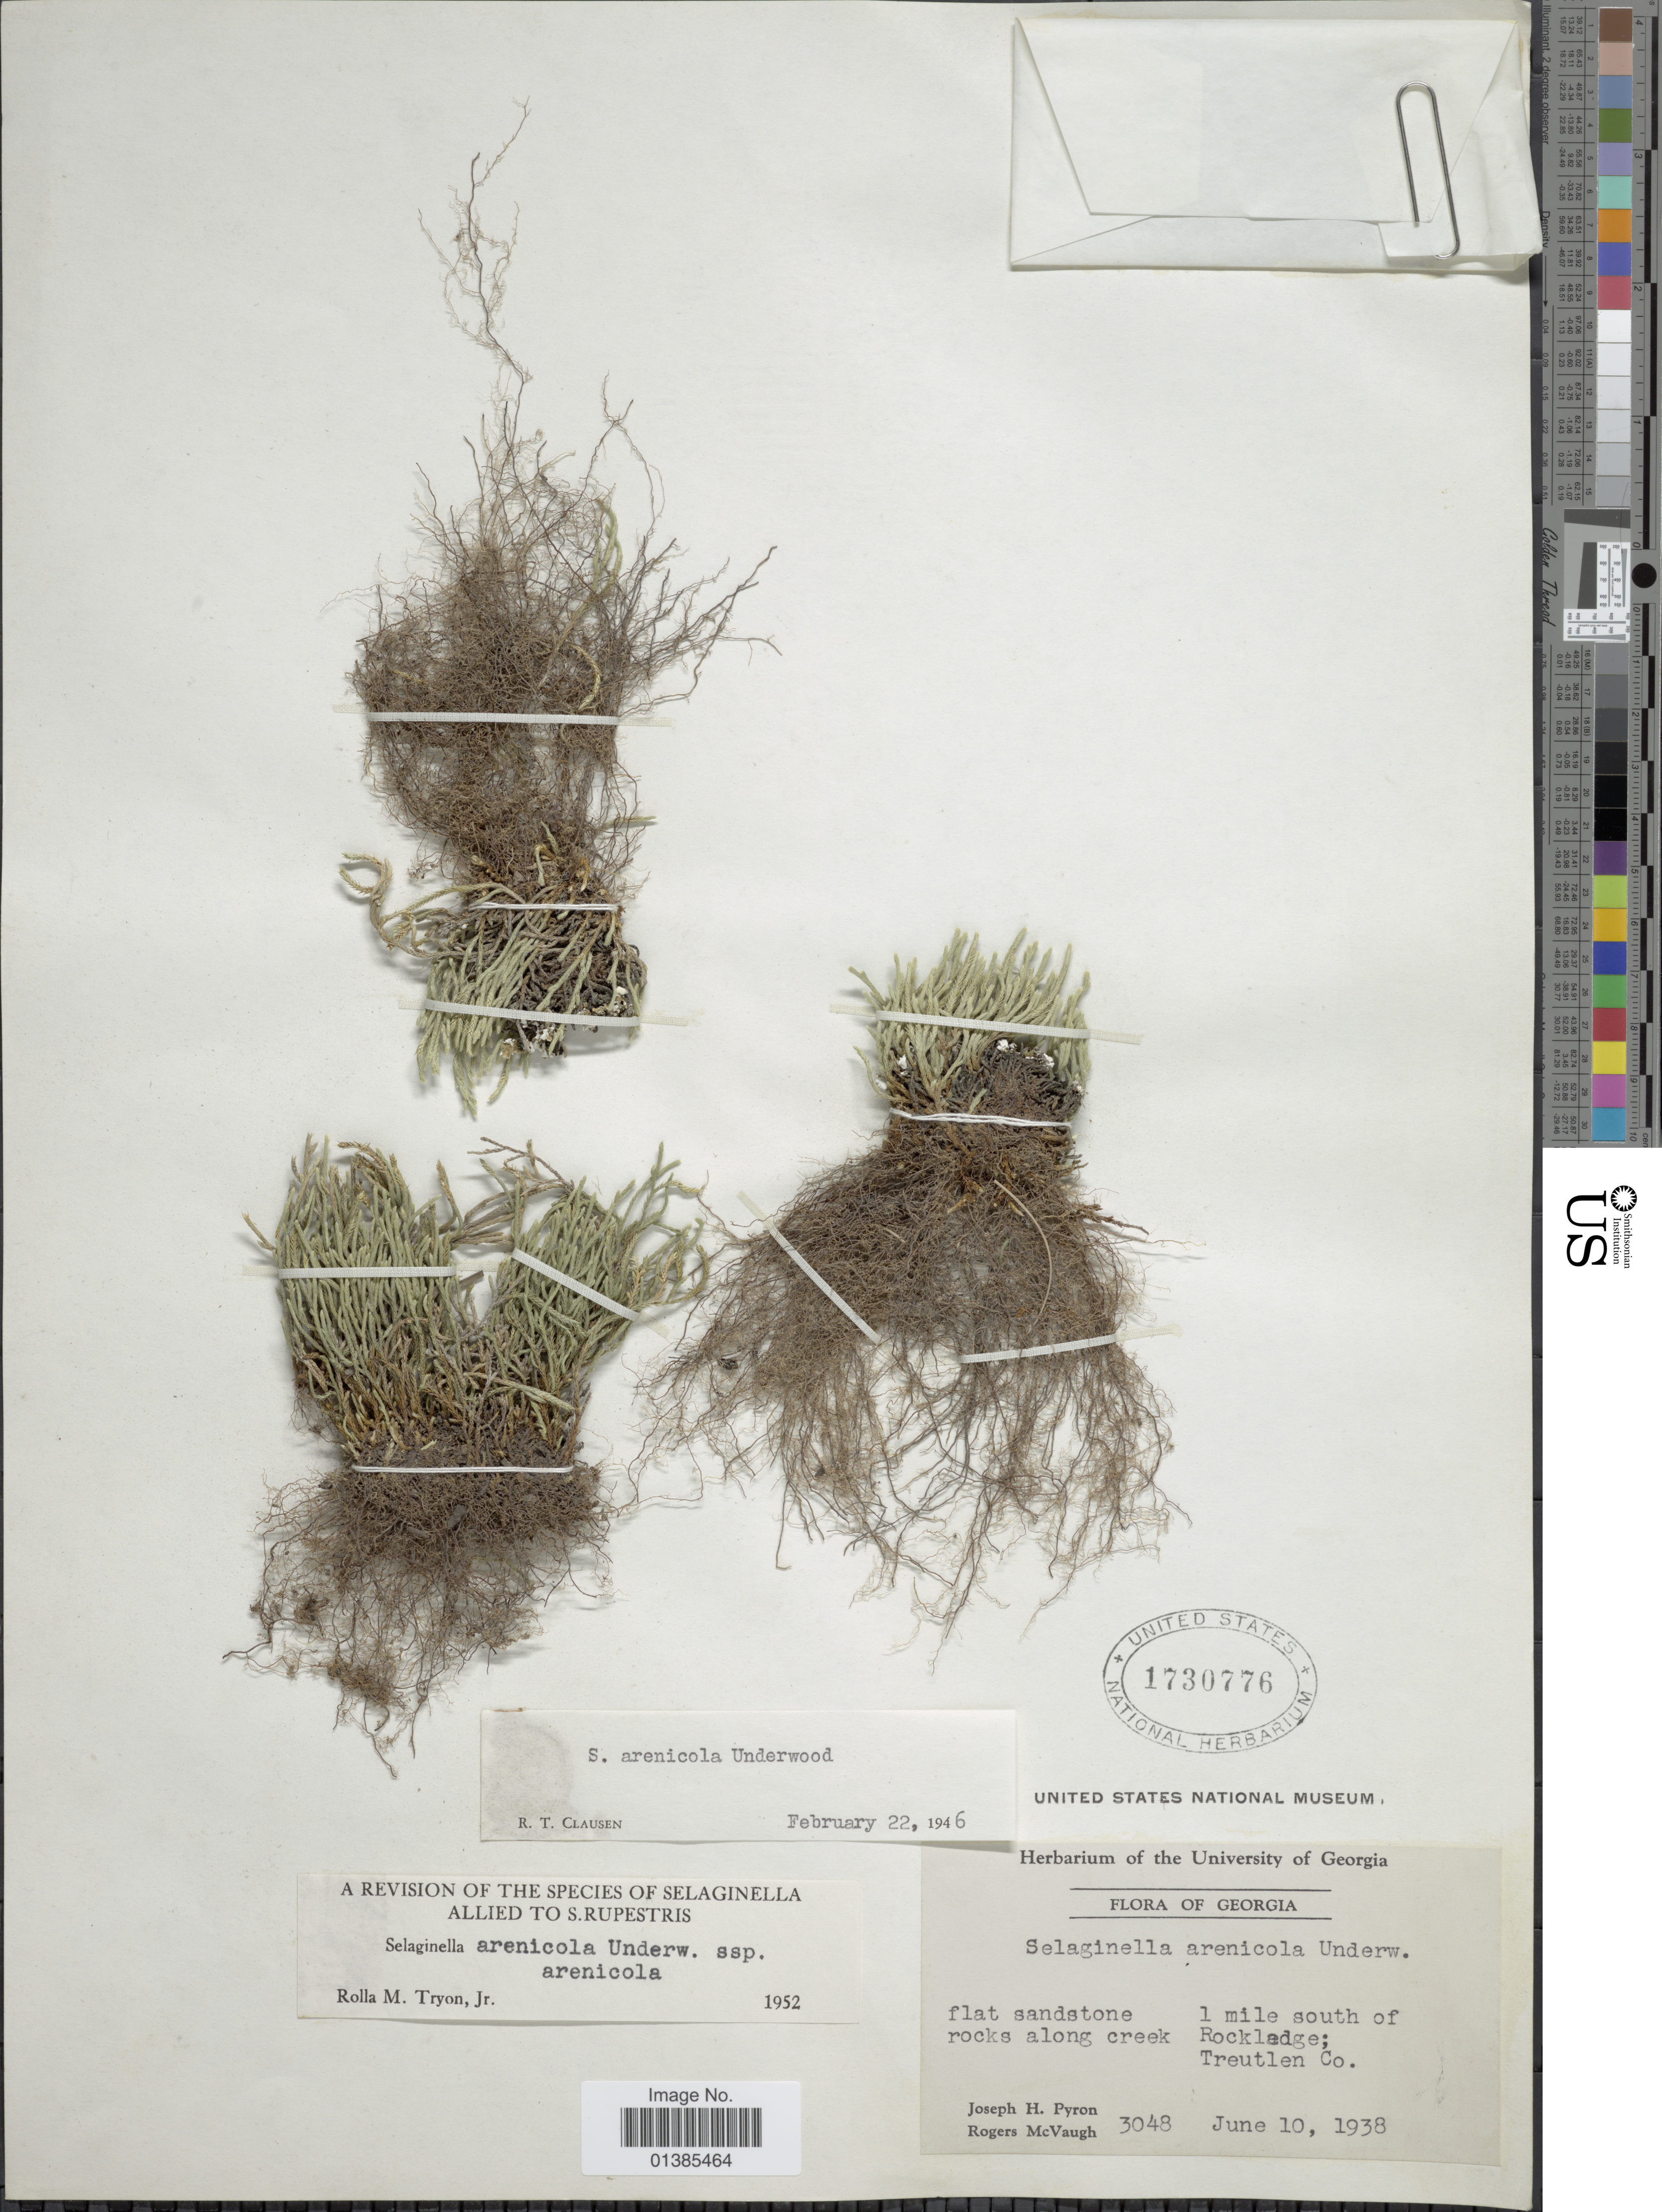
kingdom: Plantae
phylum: Tracheophyta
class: Lycopodiopsida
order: Selaginellales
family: Selaginellaceae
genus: Selaginella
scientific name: Selaginella arenicola subsp. arenicola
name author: Underw.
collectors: J. H. Pyron & R. McVaugh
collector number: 3048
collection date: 1938-06-10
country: United States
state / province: Georgia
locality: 1 mile south of rocks along creek Rockledge; Treutlen Co.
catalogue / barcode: US 1730776